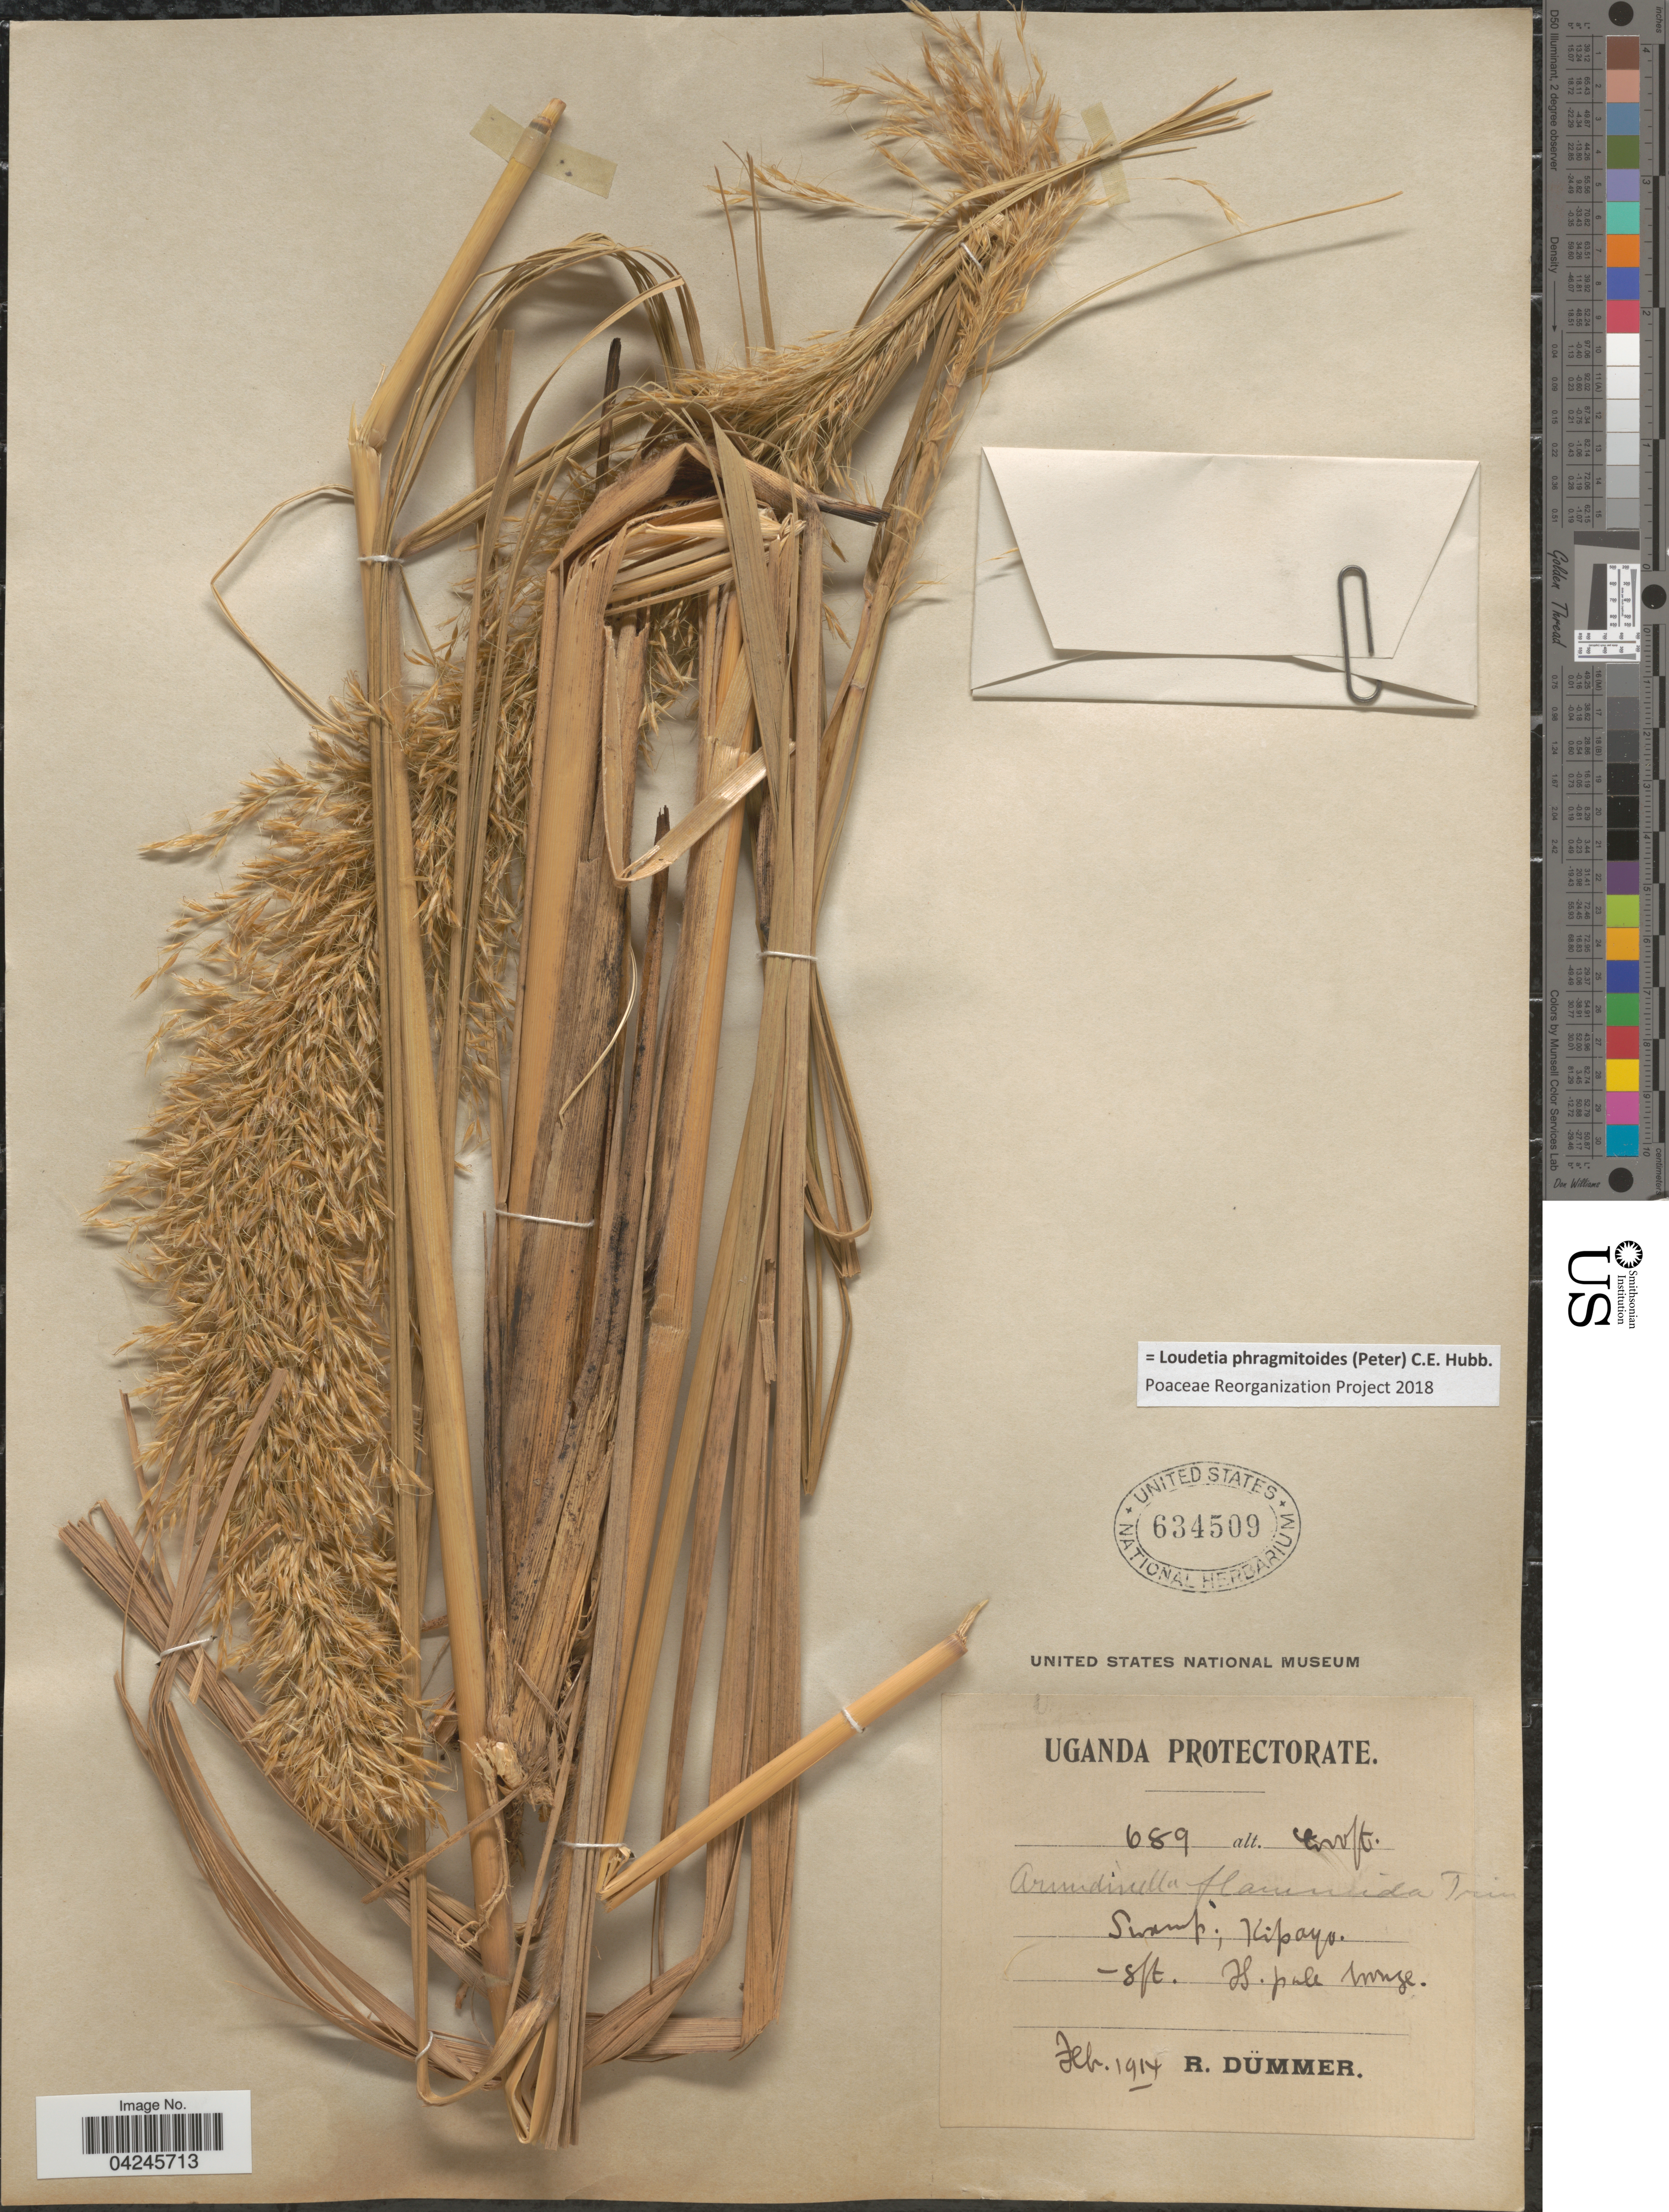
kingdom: Plantae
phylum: Tracheophyta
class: Liliopsida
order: Poales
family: Poaceae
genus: Loudetia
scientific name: Loudetia phragmitoides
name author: (Peter) C.E. Hubb.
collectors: R. A. Dümmer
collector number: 689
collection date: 1914-02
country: Uganda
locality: Uganda Protectorate. Swamp: Kipayo.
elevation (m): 1219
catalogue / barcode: US 634509